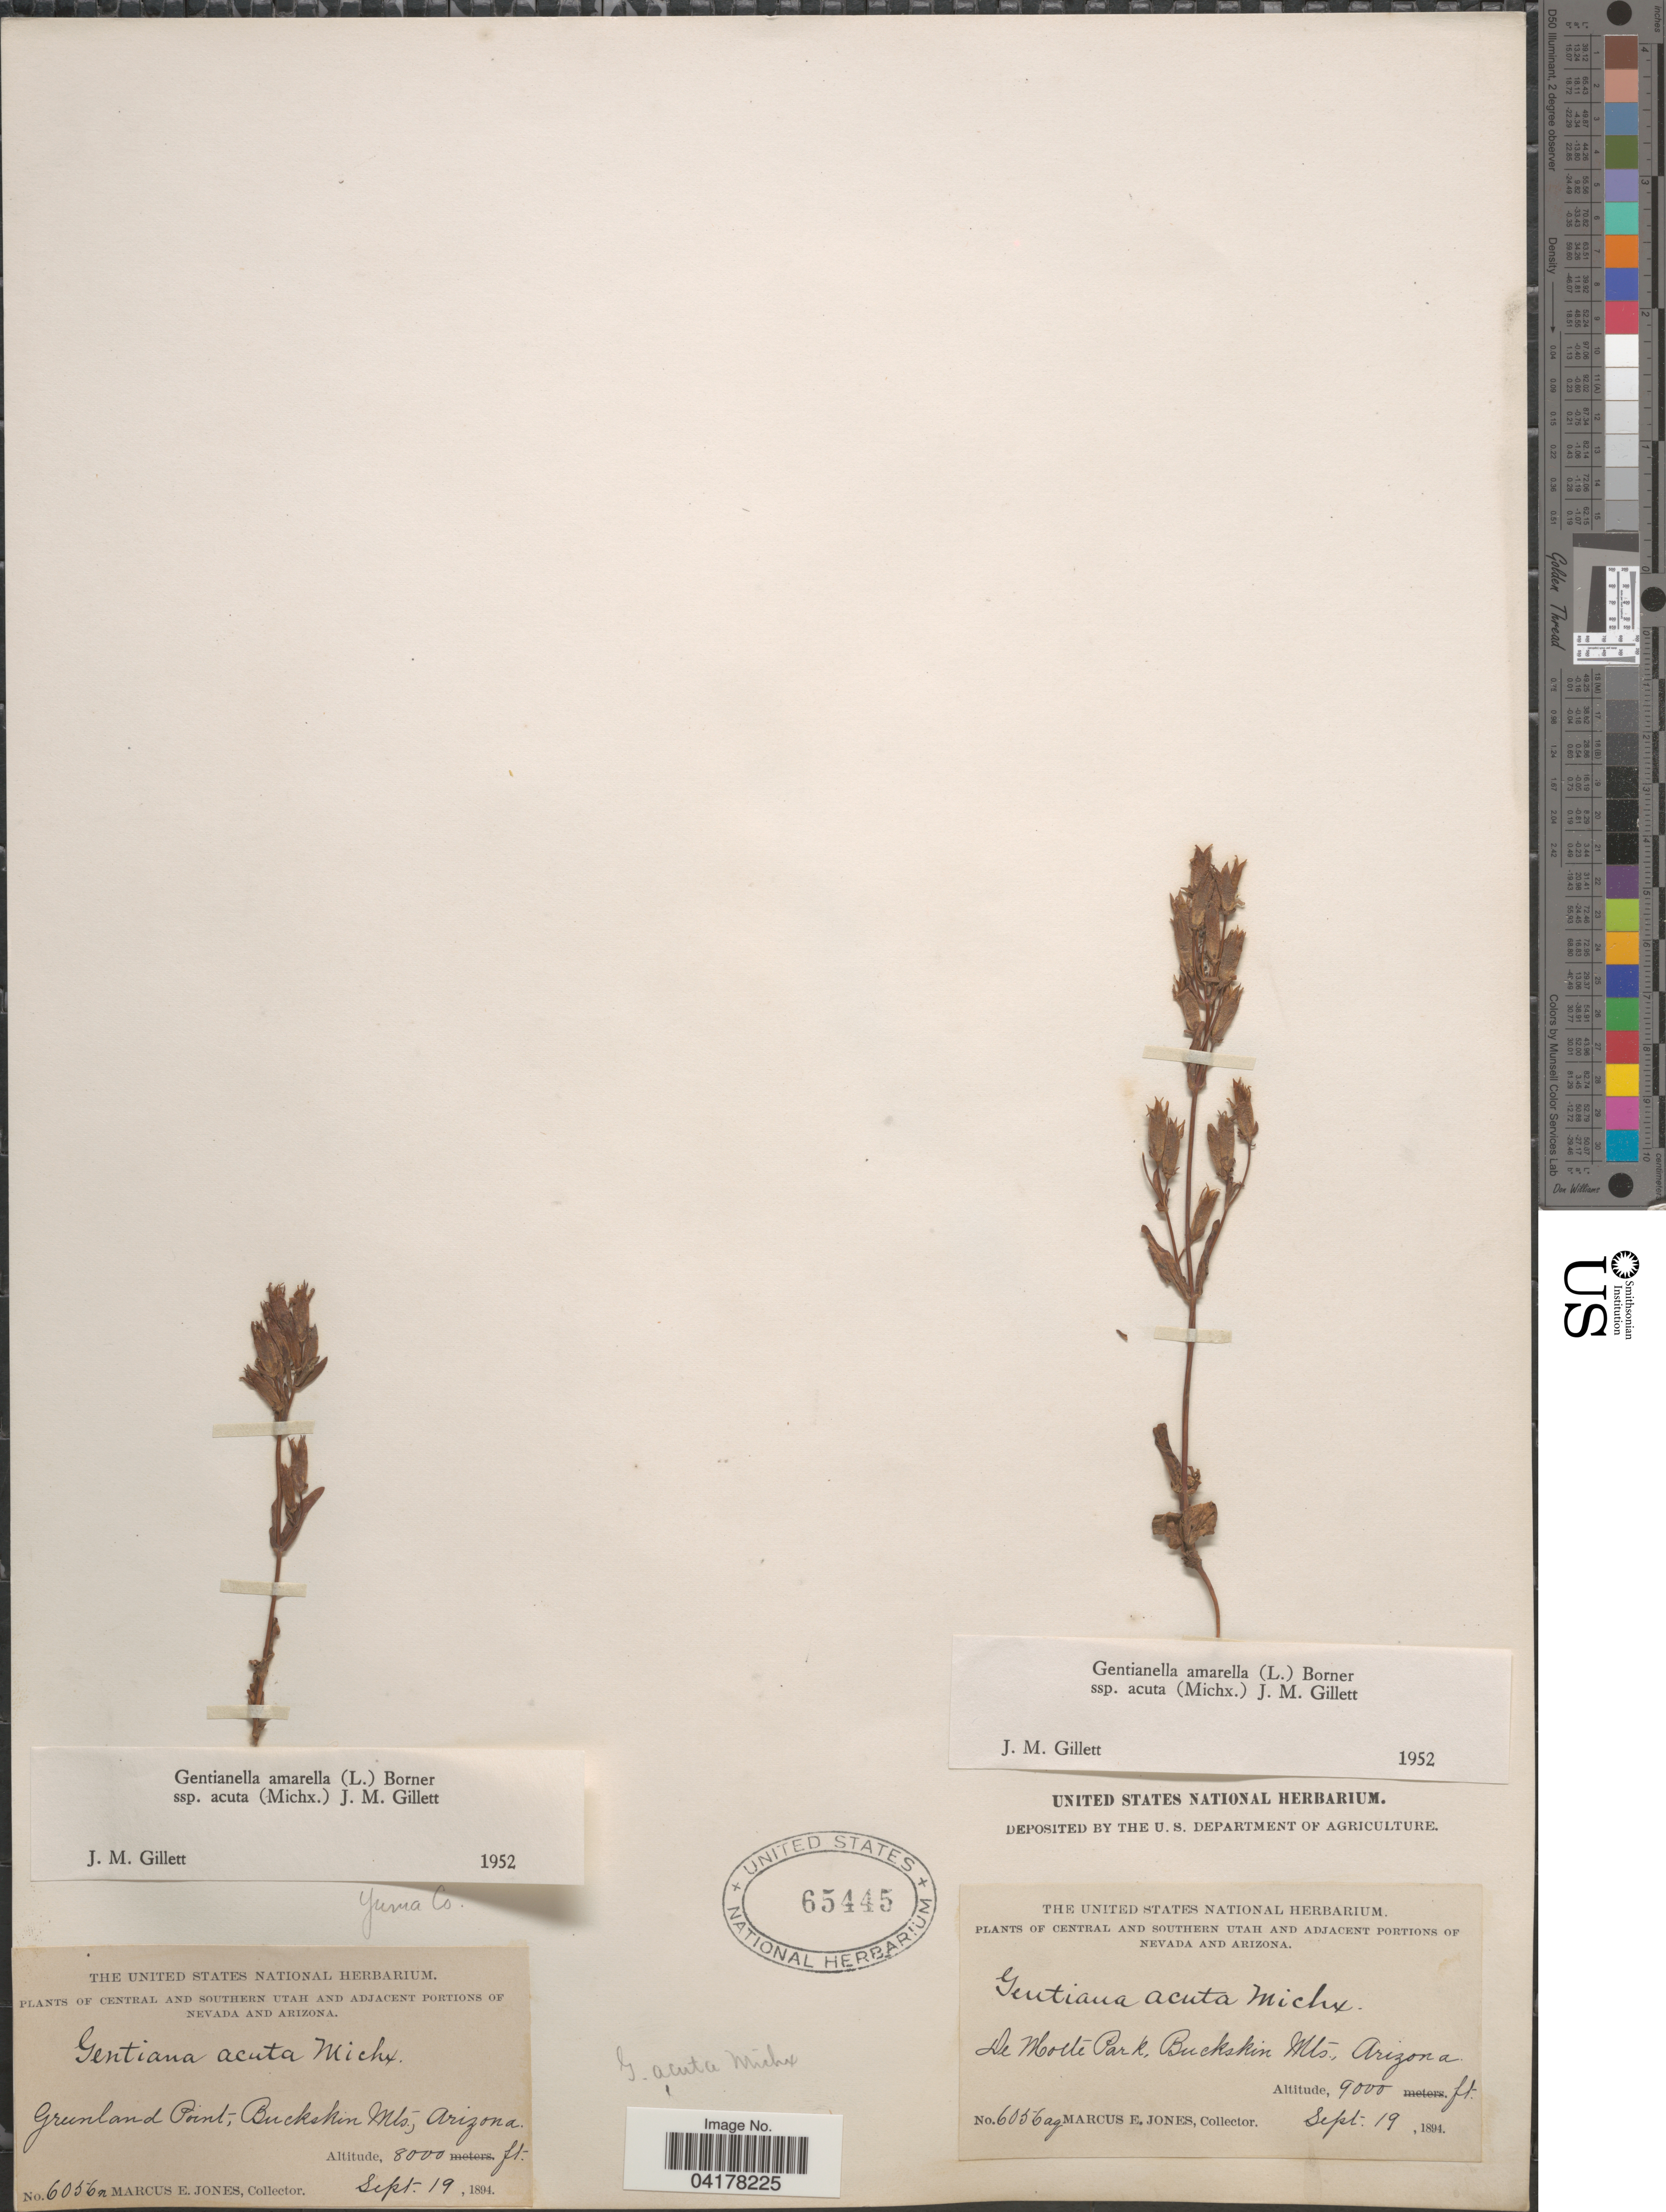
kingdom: Plantae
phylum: Tracheophyta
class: Magnoliopsida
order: Gentianales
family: Gentianaceae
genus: Gentianella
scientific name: Gentianella amarella subsp. acuta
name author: (Michx.) J.M. Gillett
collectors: M. E. Jones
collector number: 6056n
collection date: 1894-09-19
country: United States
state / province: Arizona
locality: Adjacent Portions of Arizona. Greenland Point, Buckskin Mts. Yuma Co.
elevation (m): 2438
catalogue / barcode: US 65445-2